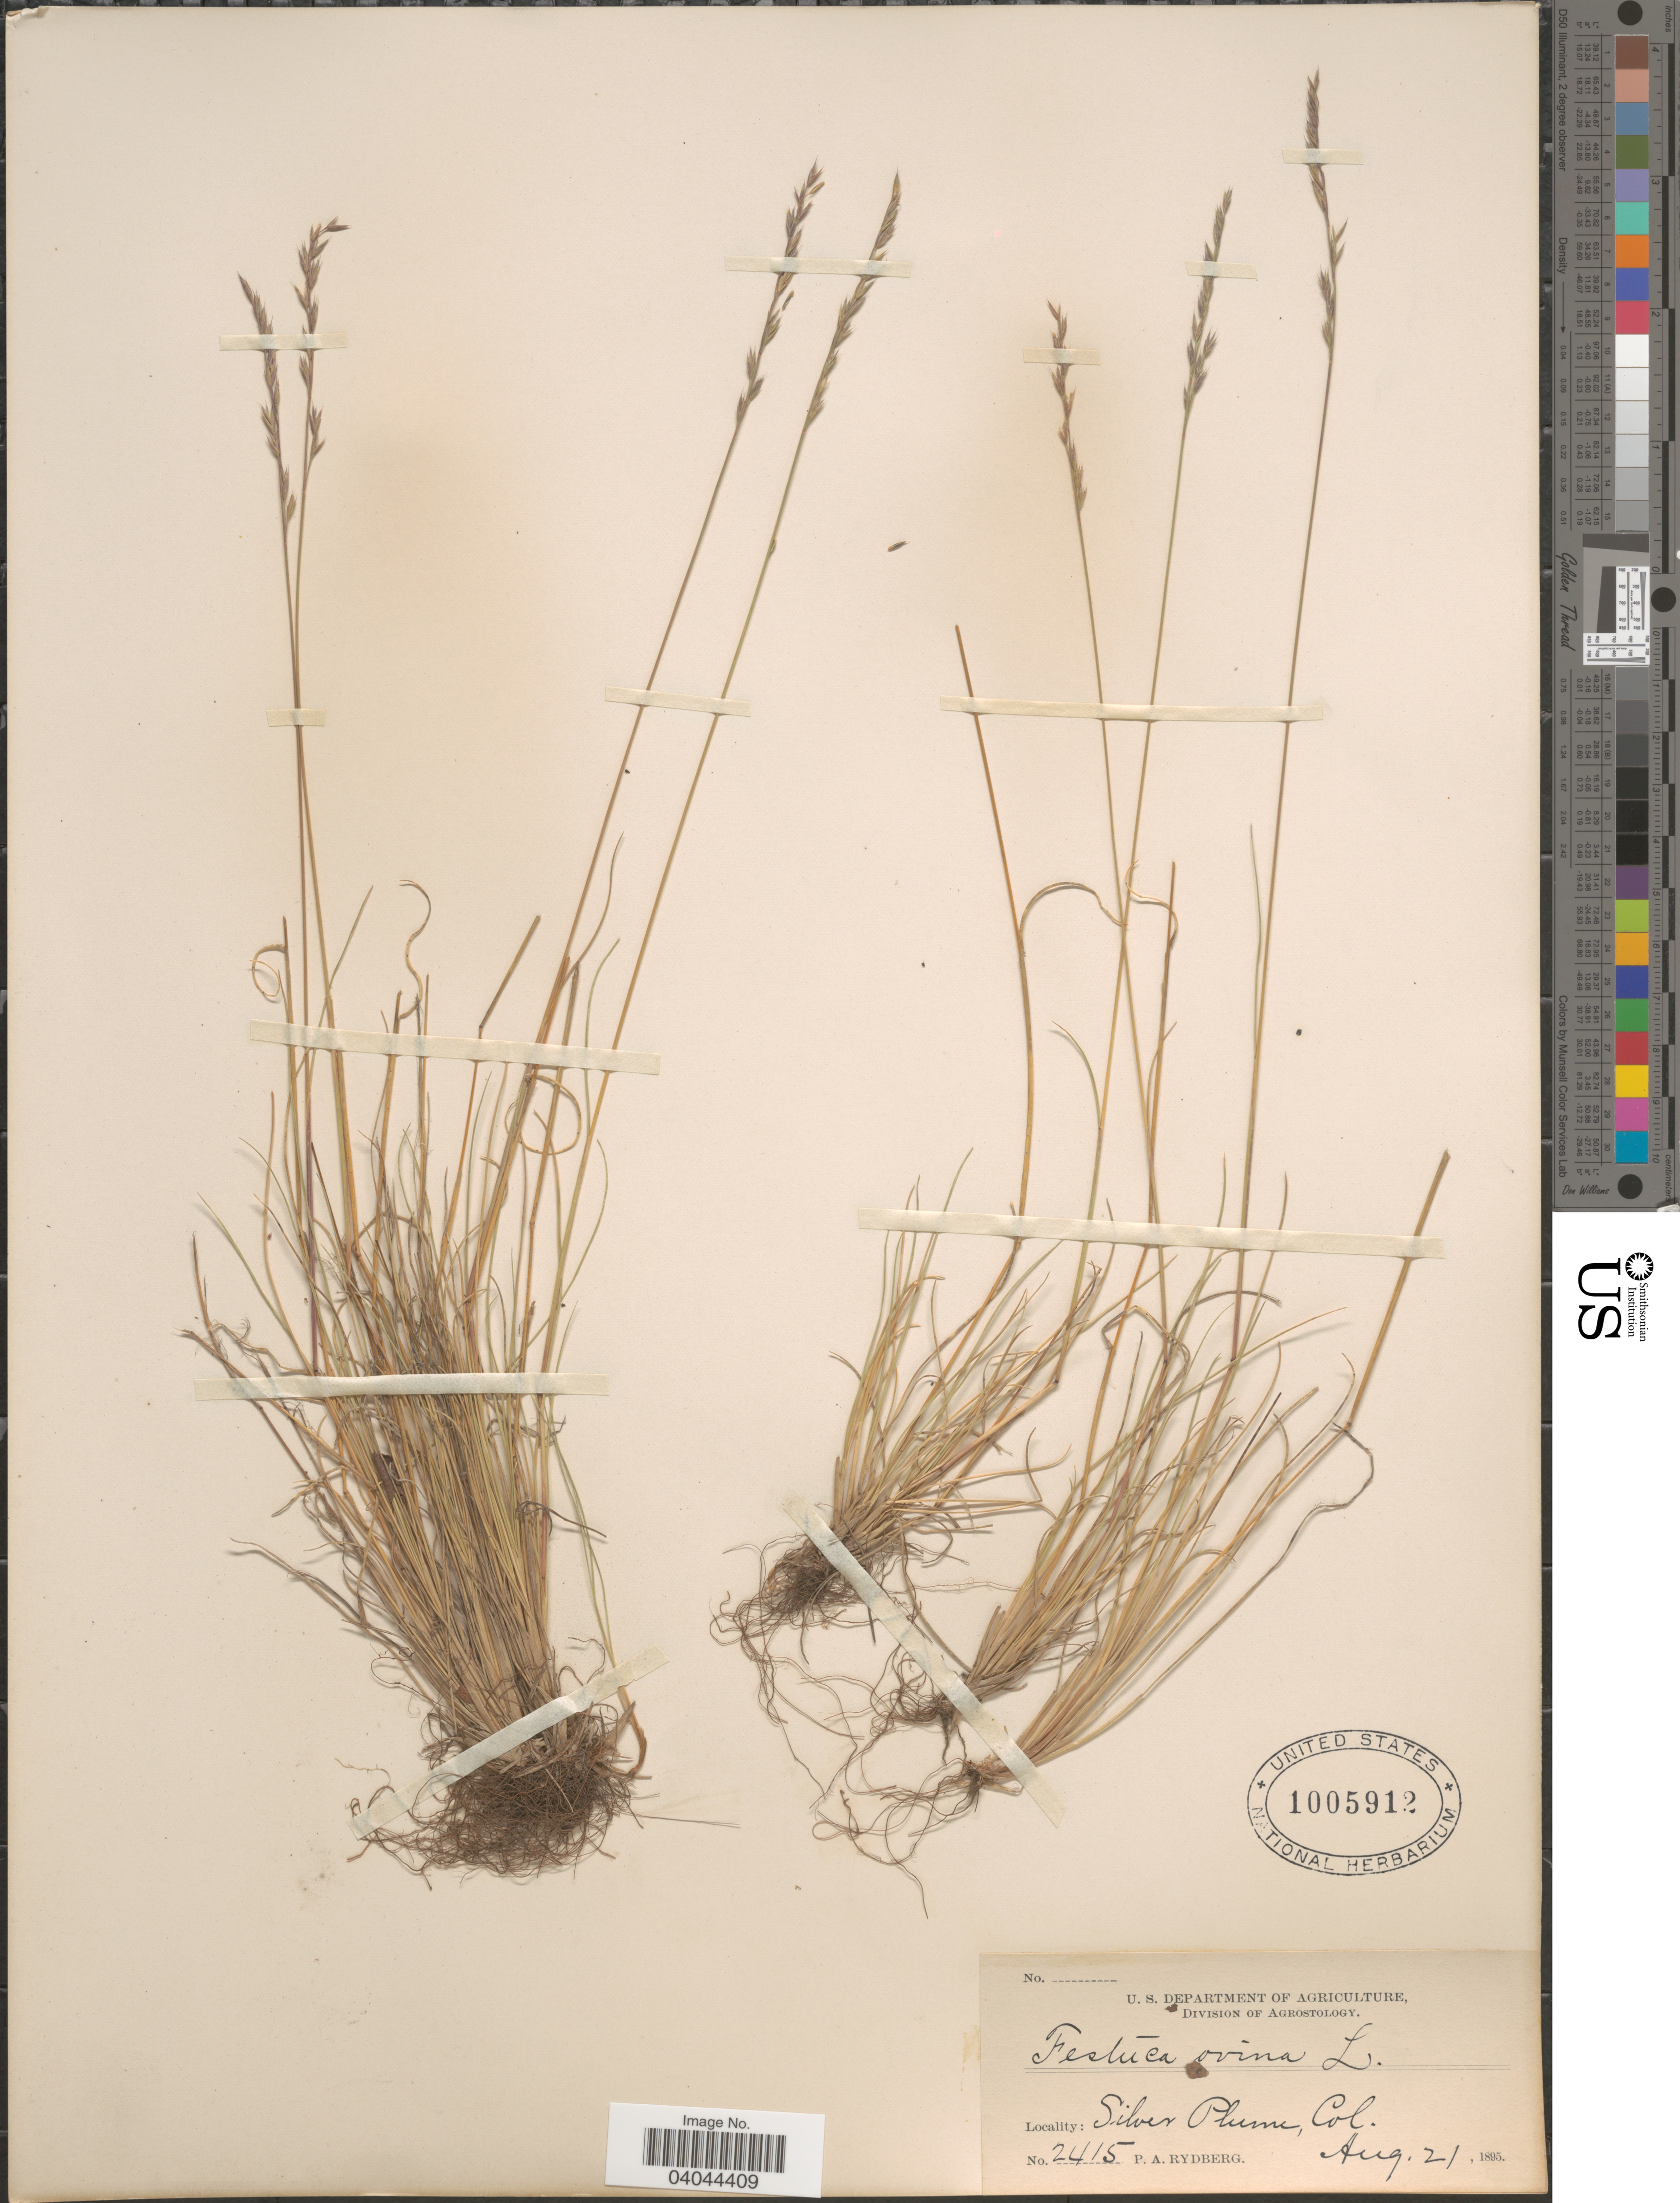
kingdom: Plantae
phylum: Tracheophyta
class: Liliopsida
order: Poales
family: Poaceae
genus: Festuca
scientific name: Festuca ovina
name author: L.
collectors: P. A. Rydberg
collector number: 2415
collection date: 1895-08-21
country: United States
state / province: Colorado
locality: Silver Plume.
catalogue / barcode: US 1005912